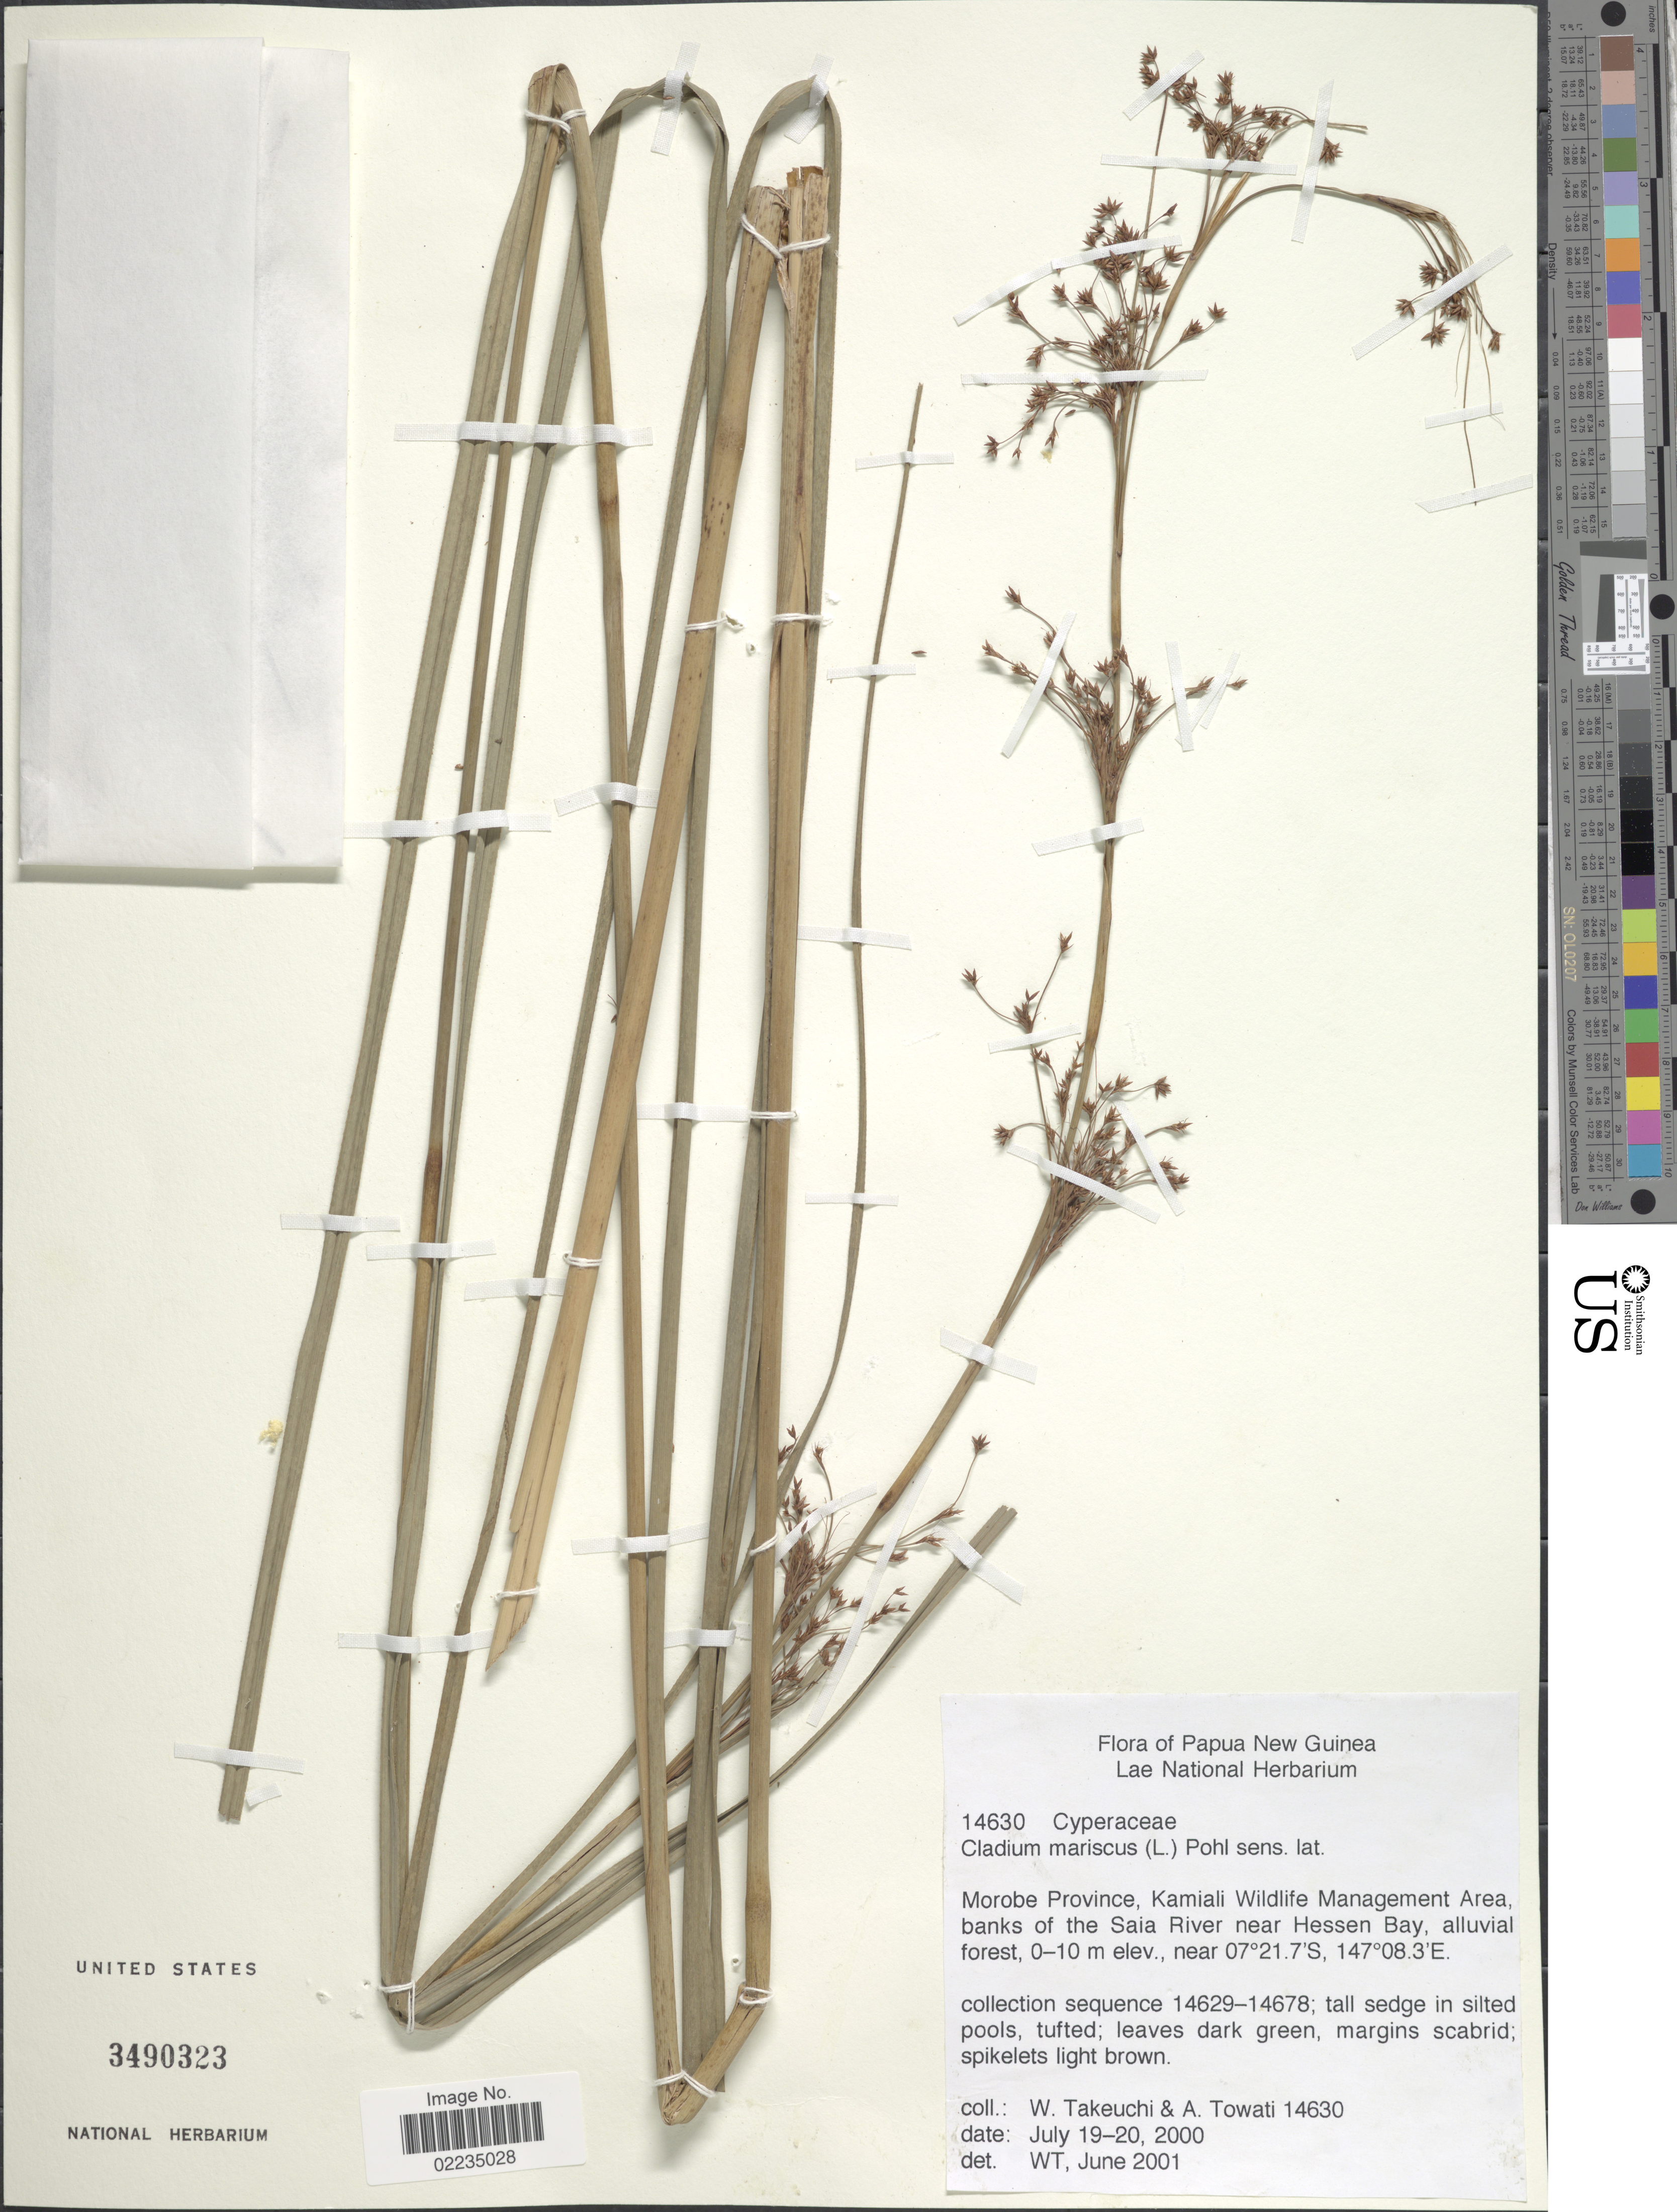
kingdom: Plantae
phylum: Tracheophyta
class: Liliopsida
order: Poales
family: Cyperaceae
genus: Cladium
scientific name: Cladium mariscus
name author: (L.) Pohl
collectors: W. Takeuchi & A. Towati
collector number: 14630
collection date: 2000-07-19/2000-07-20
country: Papua New Guinea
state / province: Morobe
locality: Morobe Province, Kamiali Wildlife Management Area, bansk of the Saia River near Hessen Bay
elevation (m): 0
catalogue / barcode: US 3490323